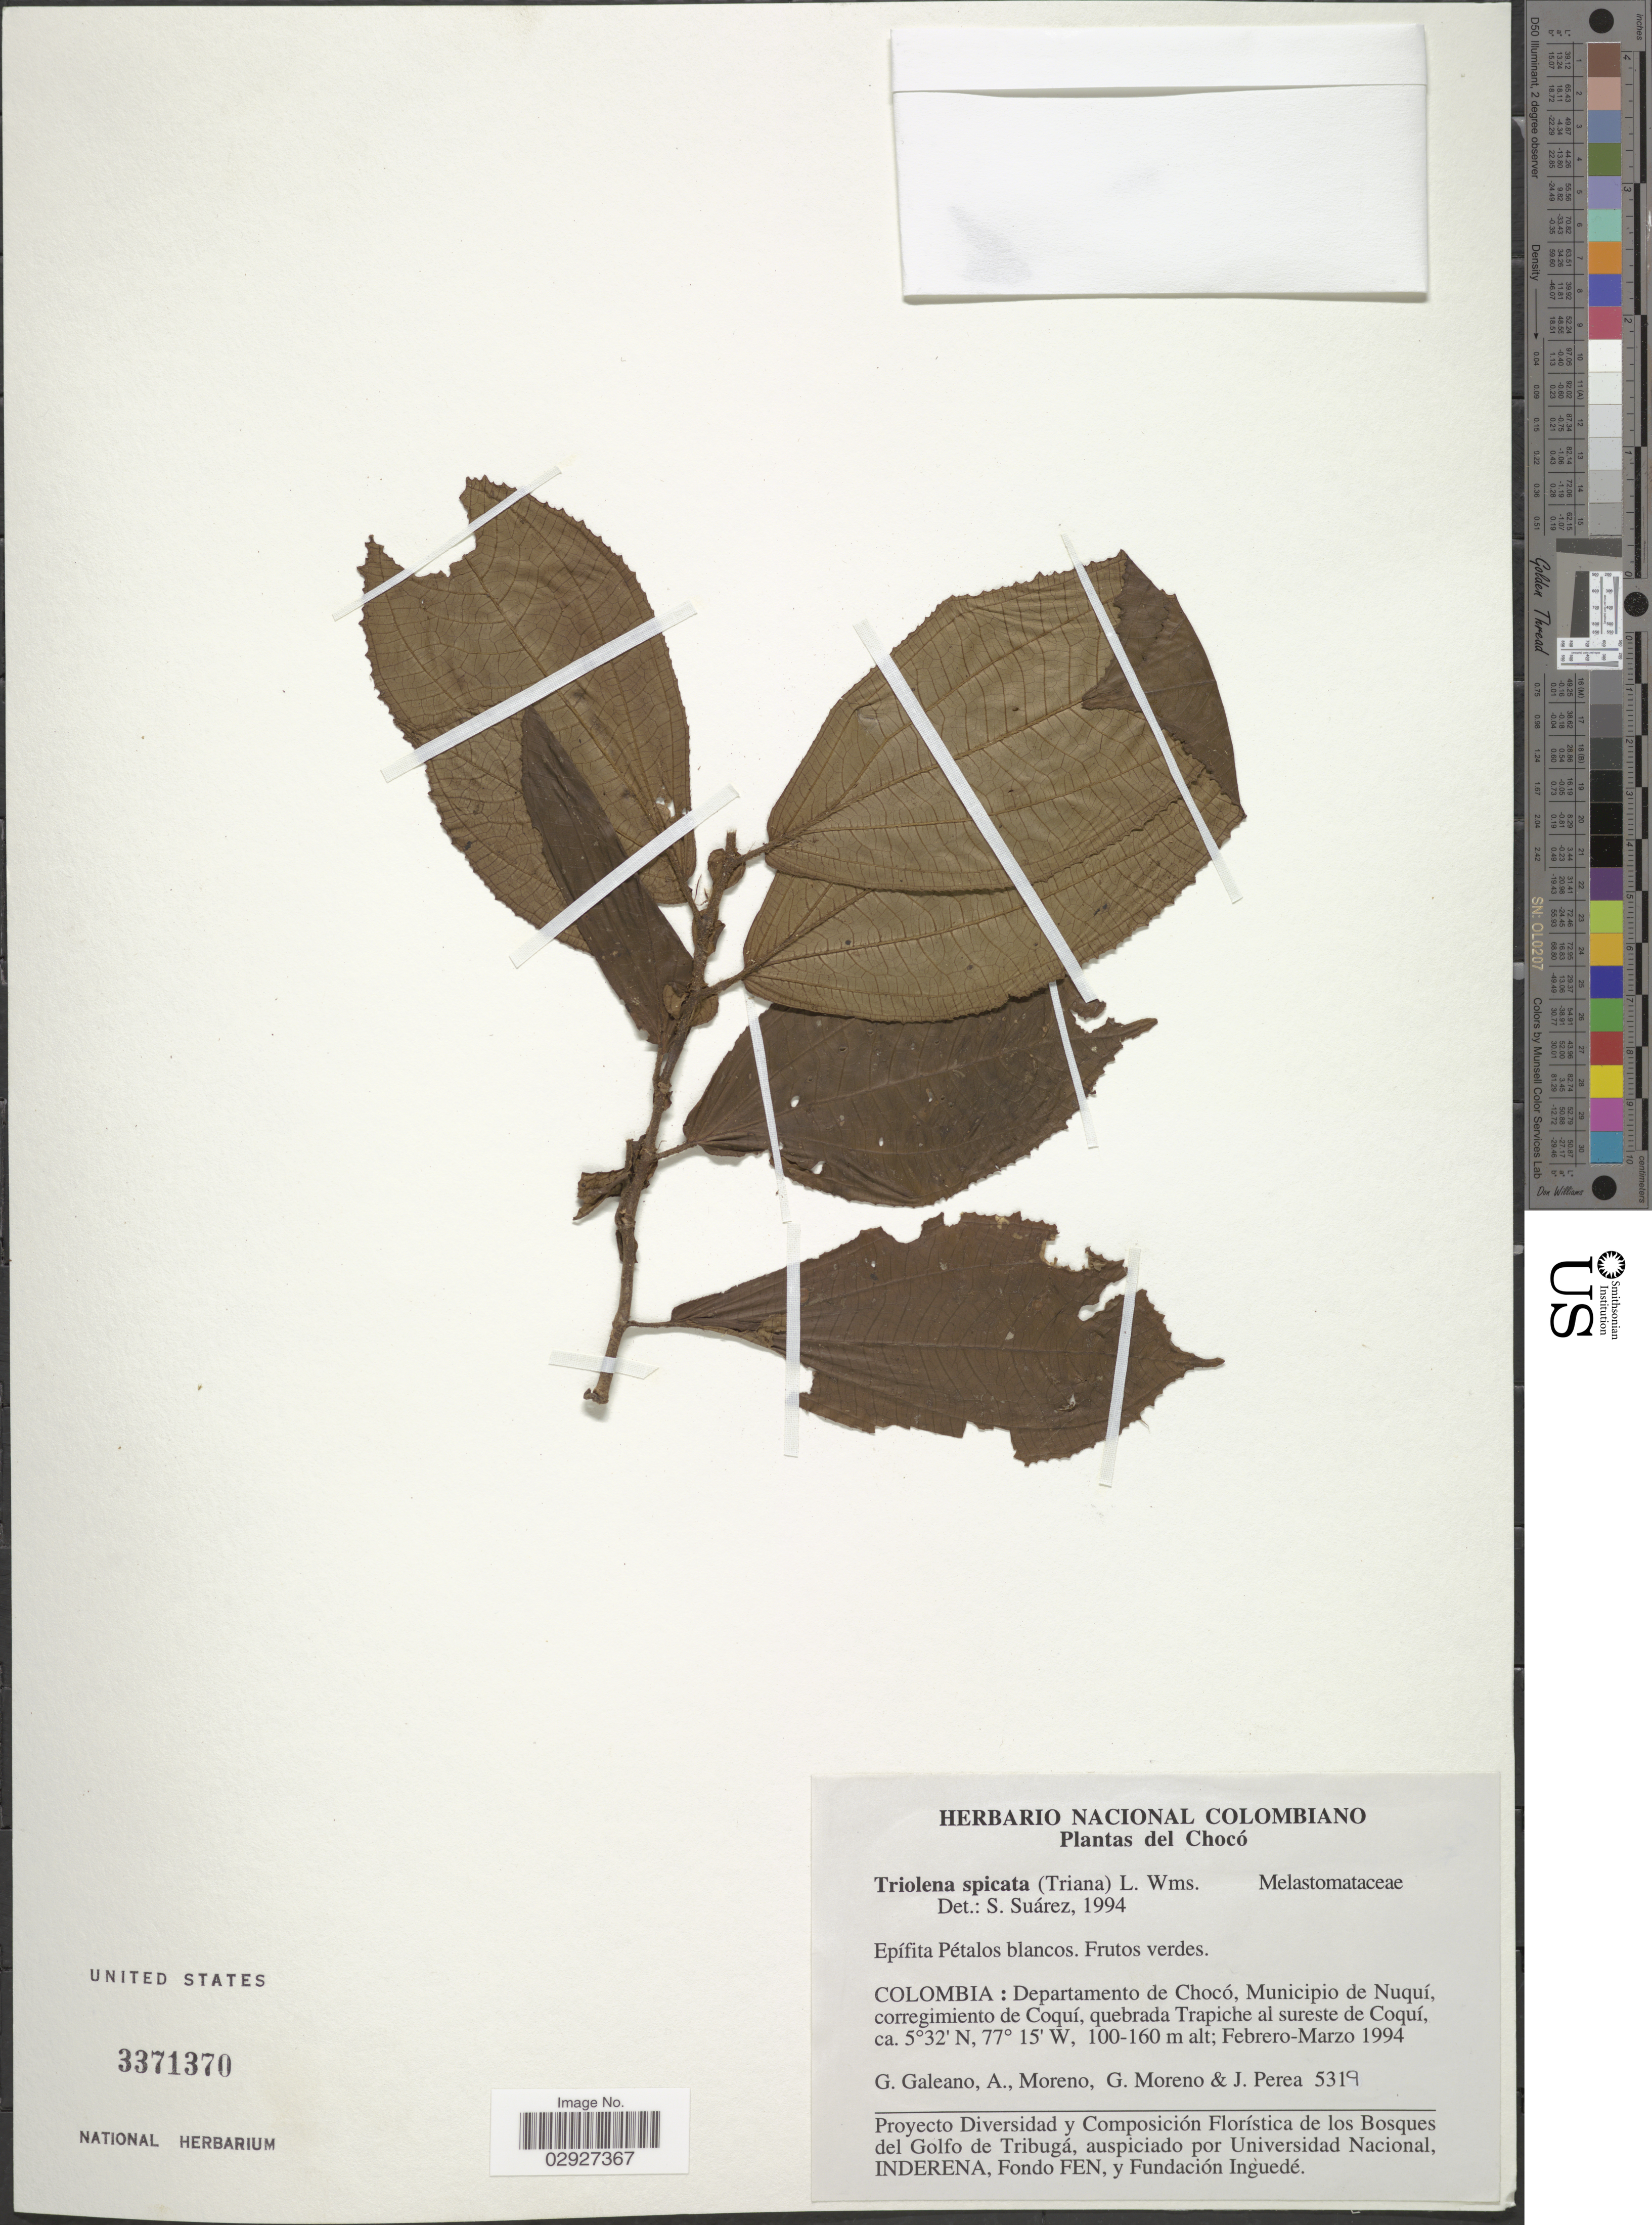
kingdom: Plantae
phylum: Tracheophyta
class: Magnoliopsida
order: Myrtales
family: Melastomataceae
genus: Triolena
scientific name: Triolena spicata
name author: (Triana) L.O. Williams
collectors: G. A. Galeano, A. Moreno, G. Moreno & J. Perea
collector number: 5319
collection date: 1994-02/1994-03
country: Colombia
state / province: Chocó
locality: Departamento de Chocó, Municipio de Nuquí, corregimiento de Coquí, quebrada Trapiche al sureste de Coquí.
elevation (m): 100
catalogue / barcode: US 3371370